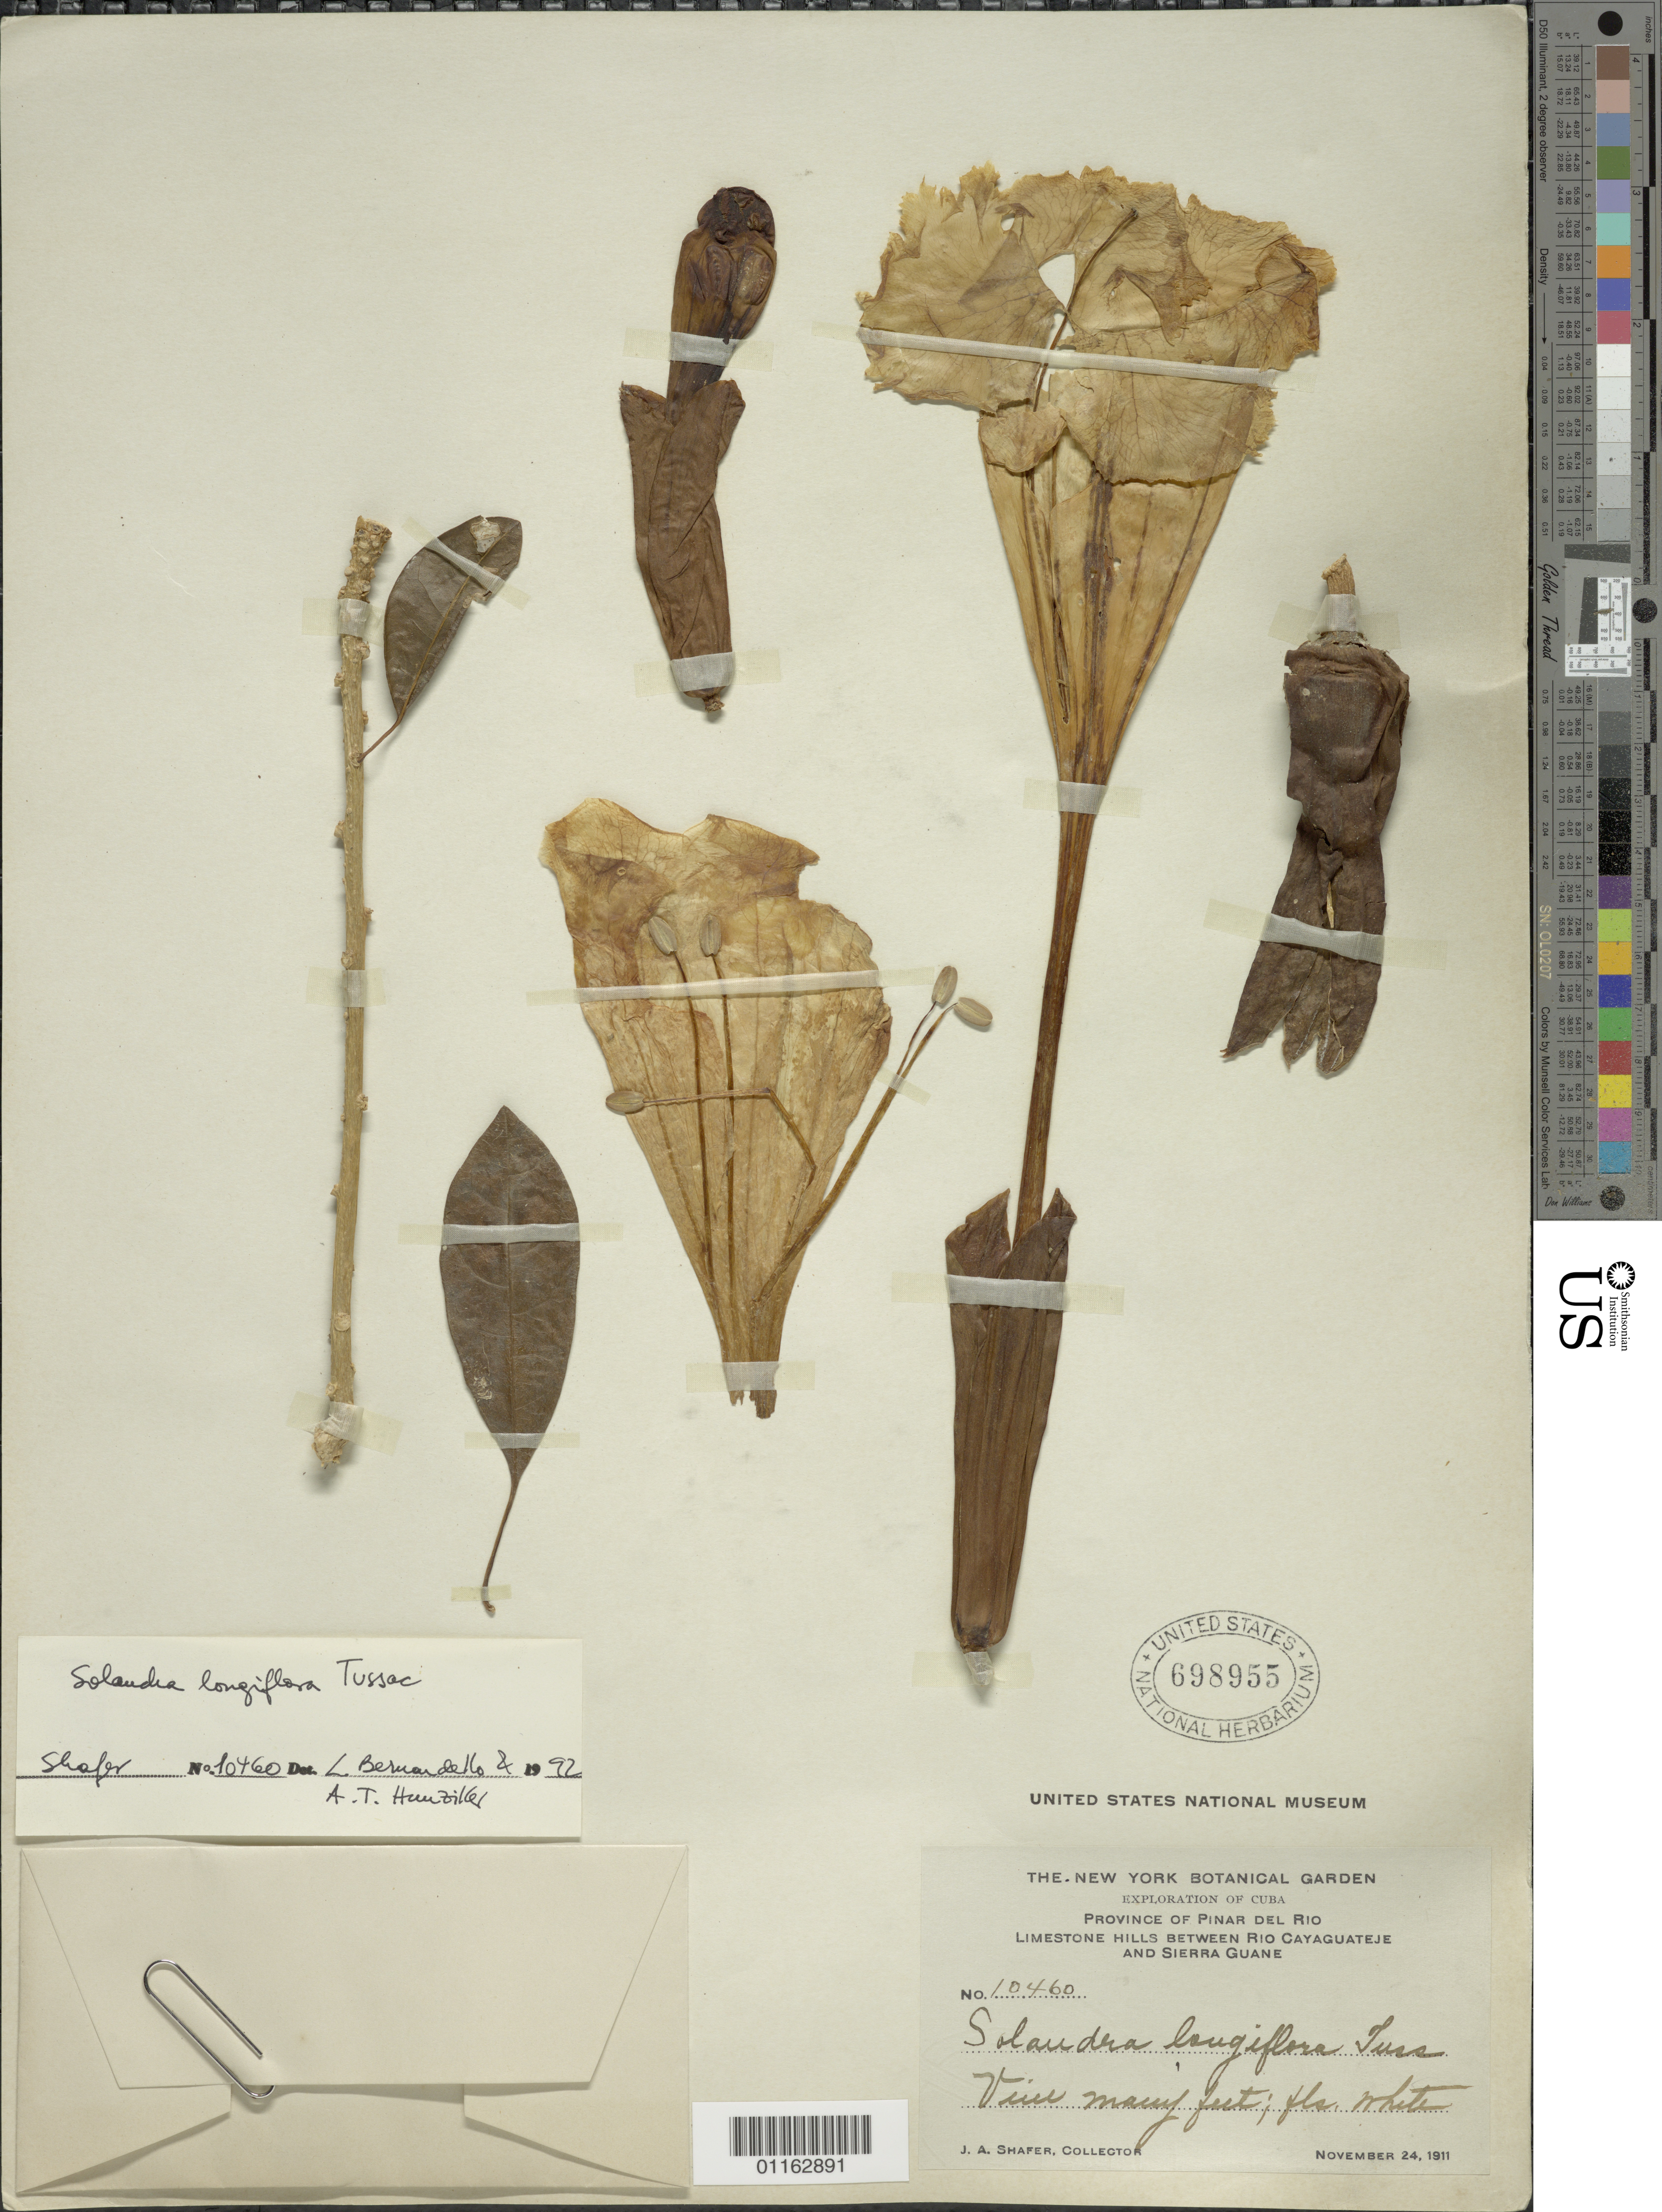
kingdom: Plantae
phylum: Tracheophyta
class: Magnoliopsida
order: Solanales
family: Solanaceae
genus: Solandra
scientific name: Solandra longiflora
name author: Tussac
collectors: J. A. Shafer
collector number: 10460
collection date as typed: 24 Nov 1911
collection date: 1911-11-24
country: Cuba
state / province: Pinar del Rio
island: Cuba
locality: Limestone Hills between Rio Cayaguateje and Sierra Guane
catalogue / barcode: US 698955